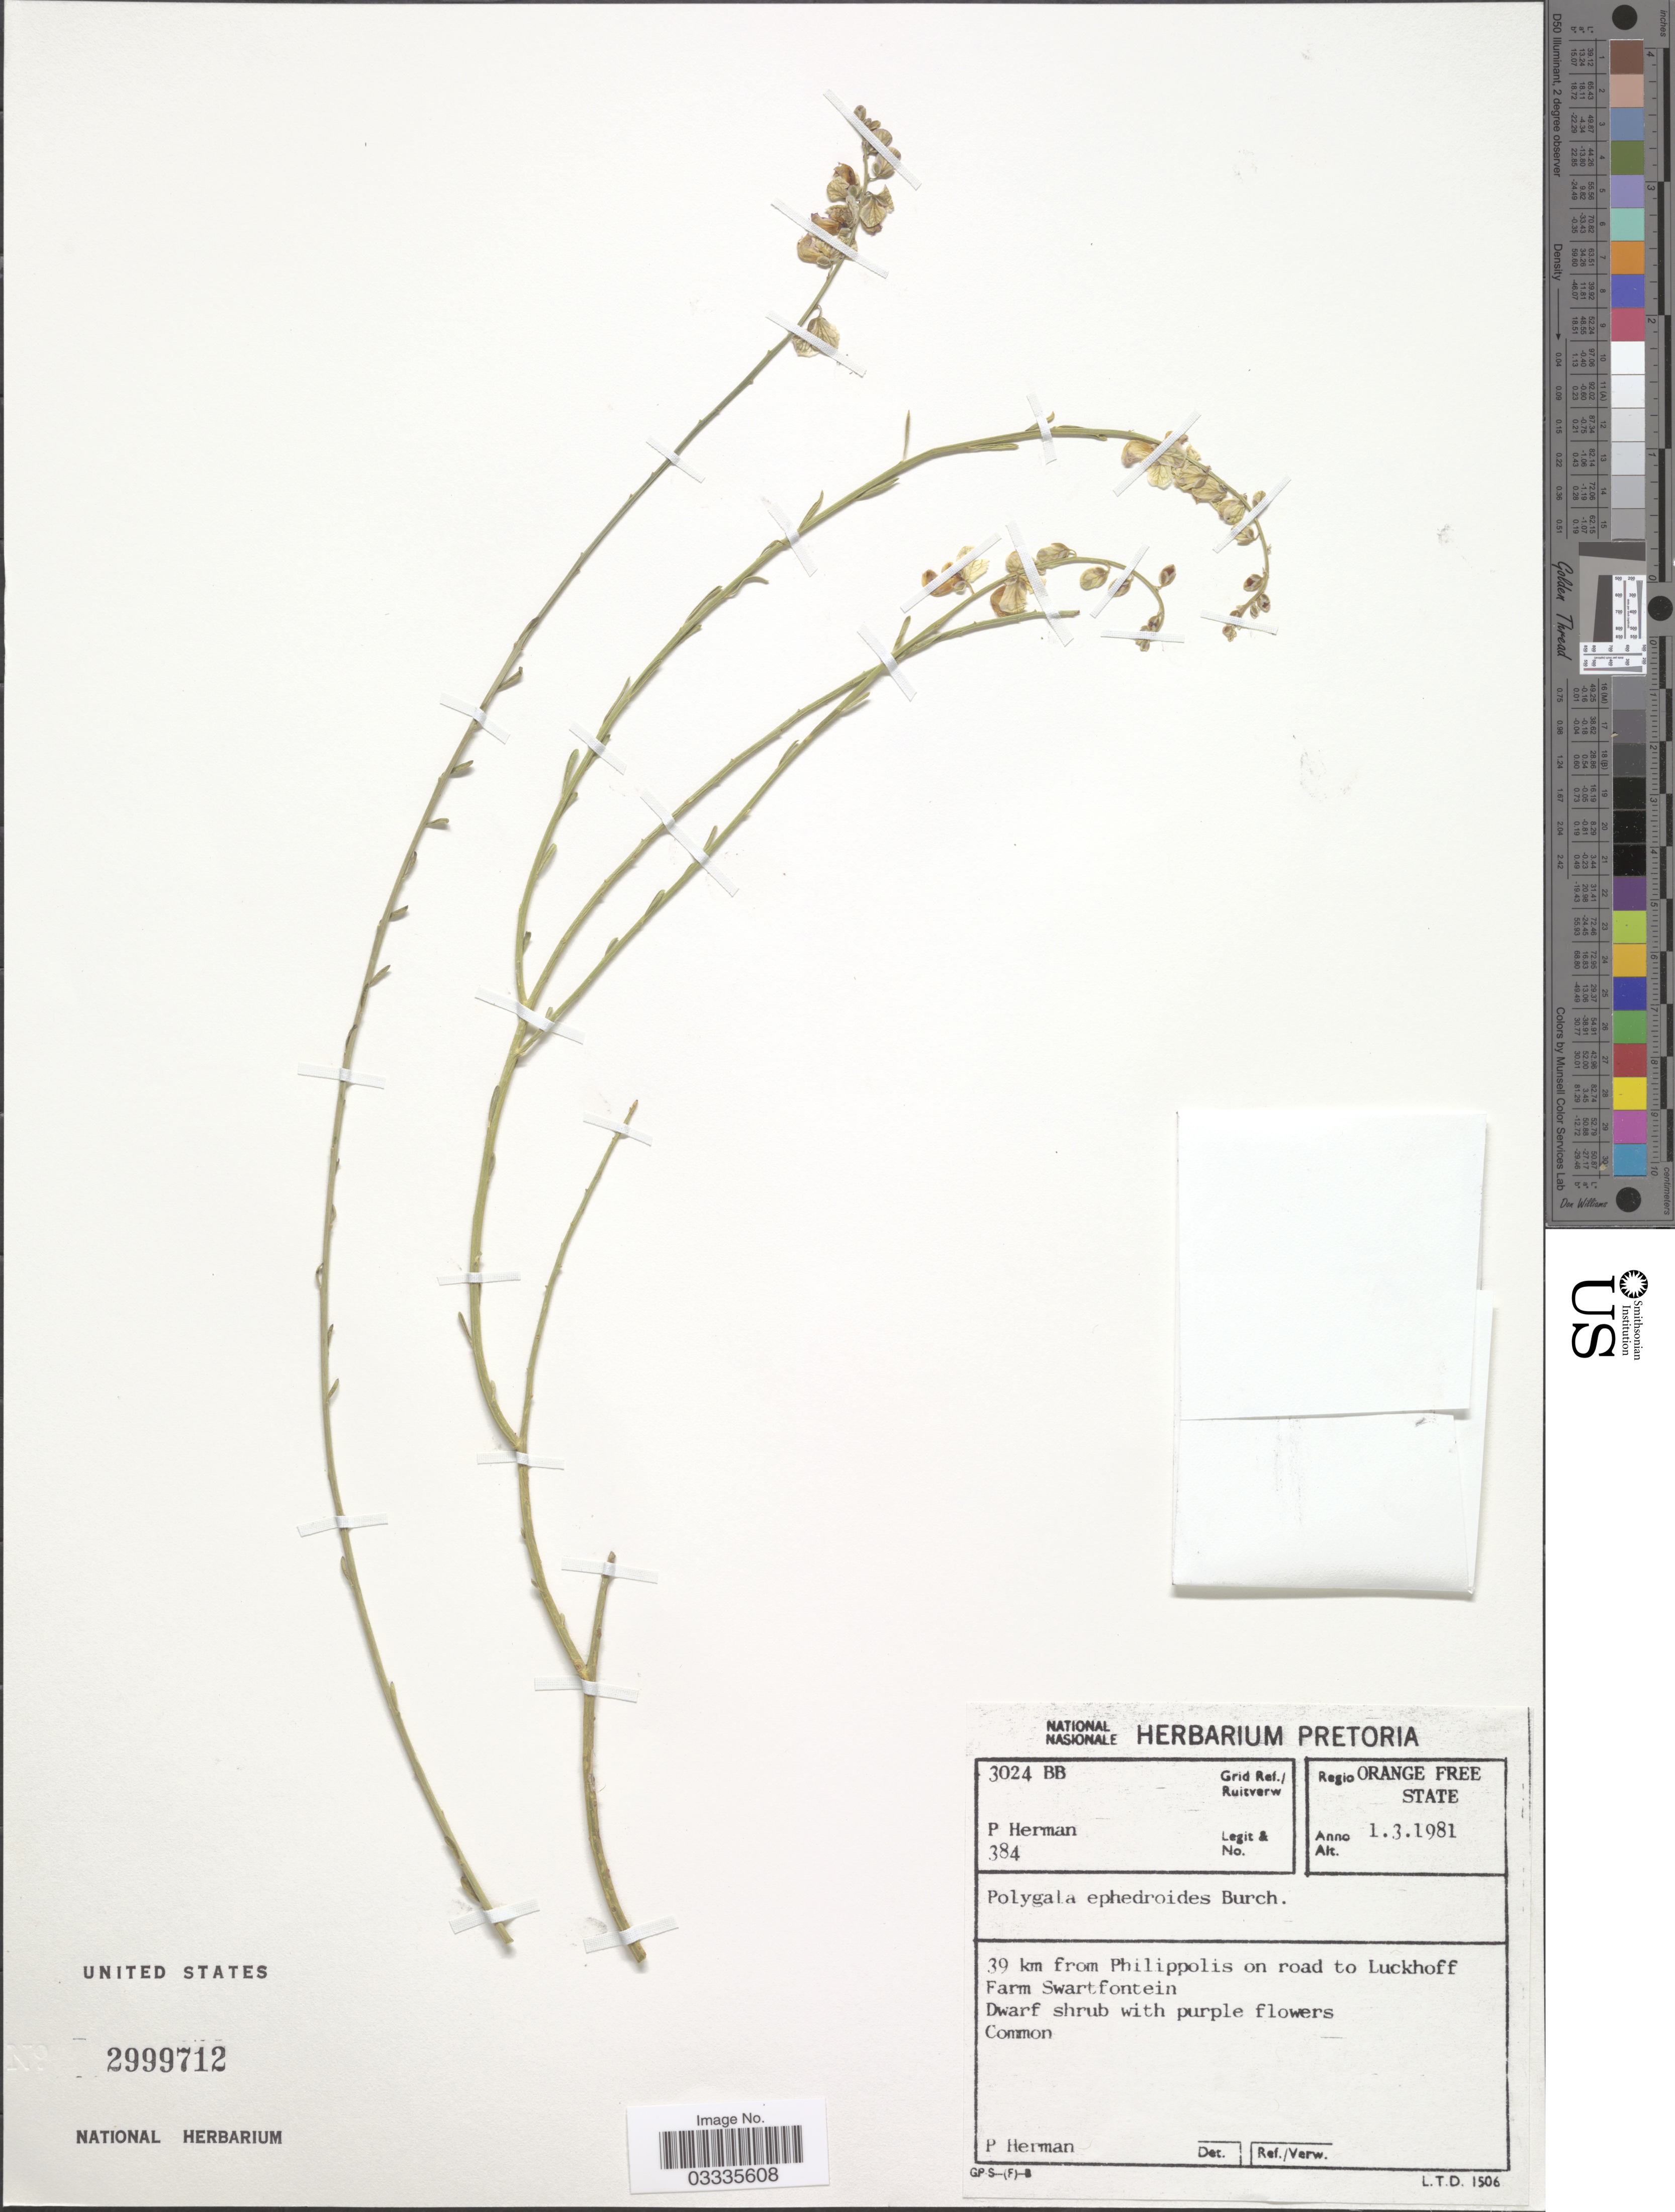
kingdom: Plantae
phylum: Tracheophyta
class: Magnoliopsida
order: Fabales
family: Polygalaceae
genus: Polygala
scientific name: Polygala ephedroides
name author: Burch.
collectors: P. Herman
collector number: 384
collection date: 1981-03-01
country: South Africa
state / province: Free State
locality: Regio Orange Free State. Grid Ref./ Ruitverw. 3024 BB. 39 km from Philippolis on road to Luckhoff Farm Swartfontein.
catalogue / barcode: US 2999712